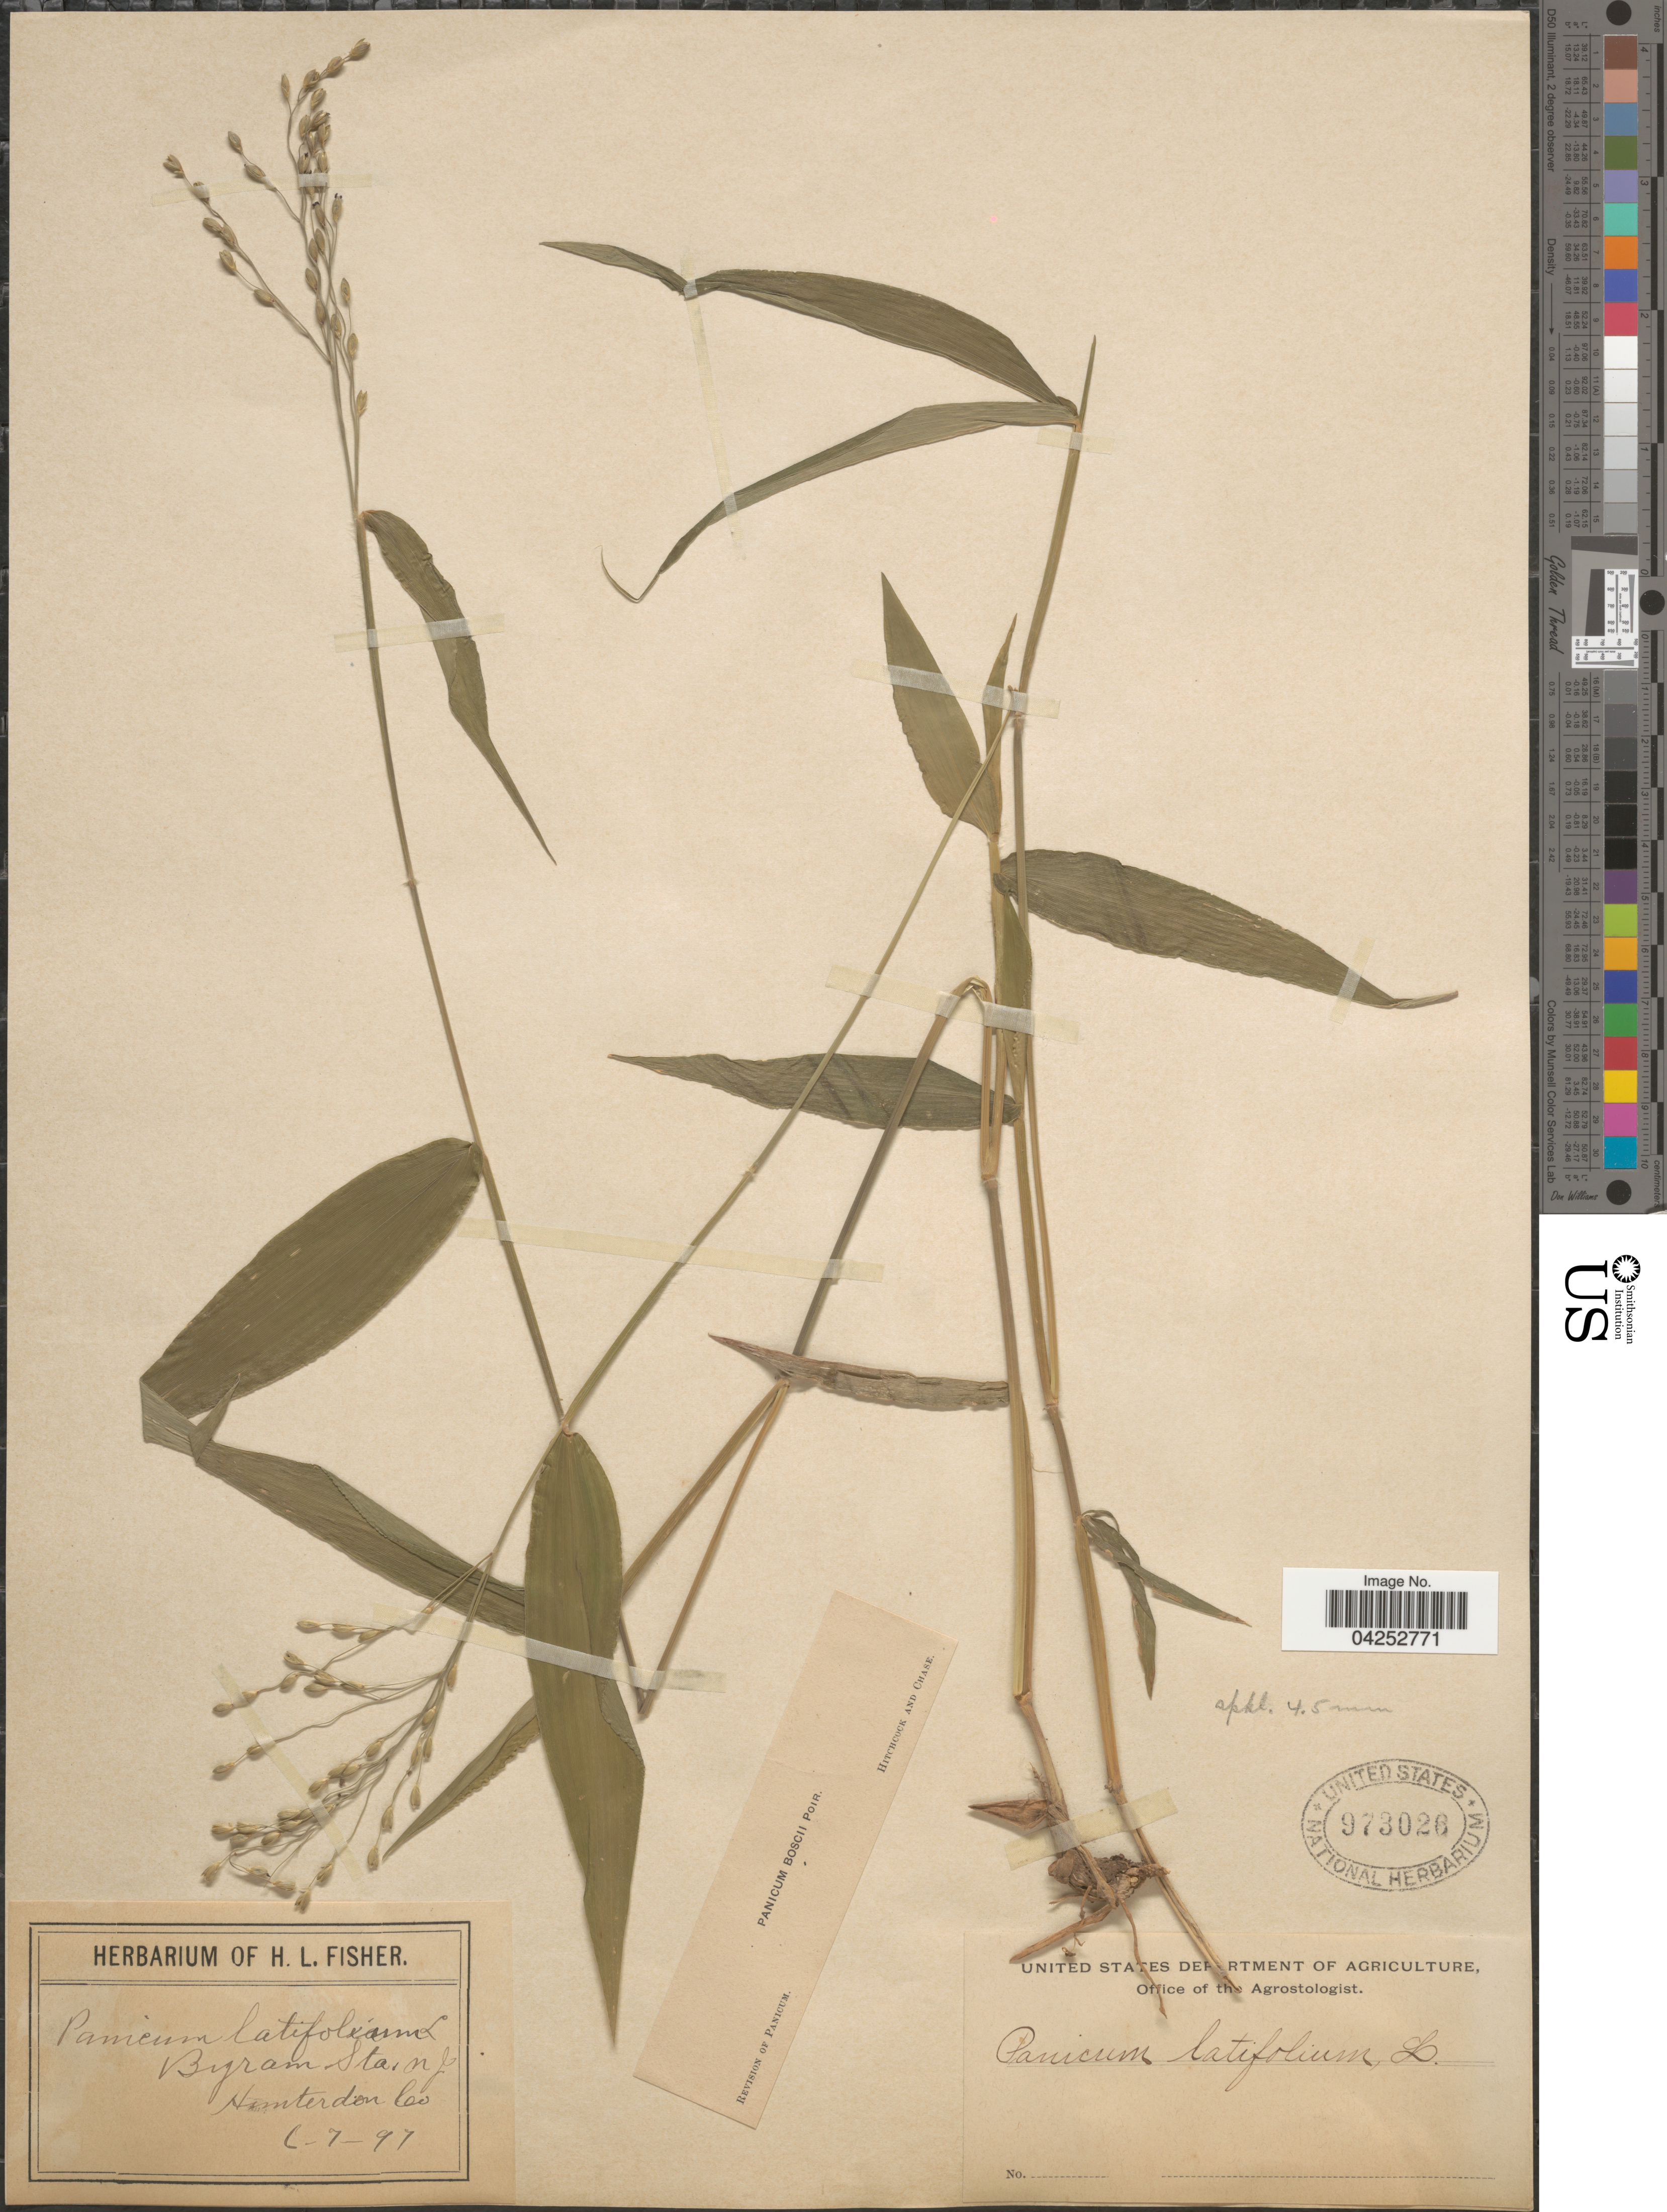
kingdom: Plantae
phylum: Tracheophyta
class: Liliopsida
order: Poales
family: Poaceae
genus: Dichanthelium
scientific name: Dichanthelium boscii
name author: (Poir.) Gould & C.A. Clark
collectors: ex herb. of H. L. Fisher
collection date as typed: Transcribed d/m/y: 7/6/97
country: United States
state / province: New Jersey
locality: Byram Sta. Hunterdon Co.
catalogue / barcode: US 973026